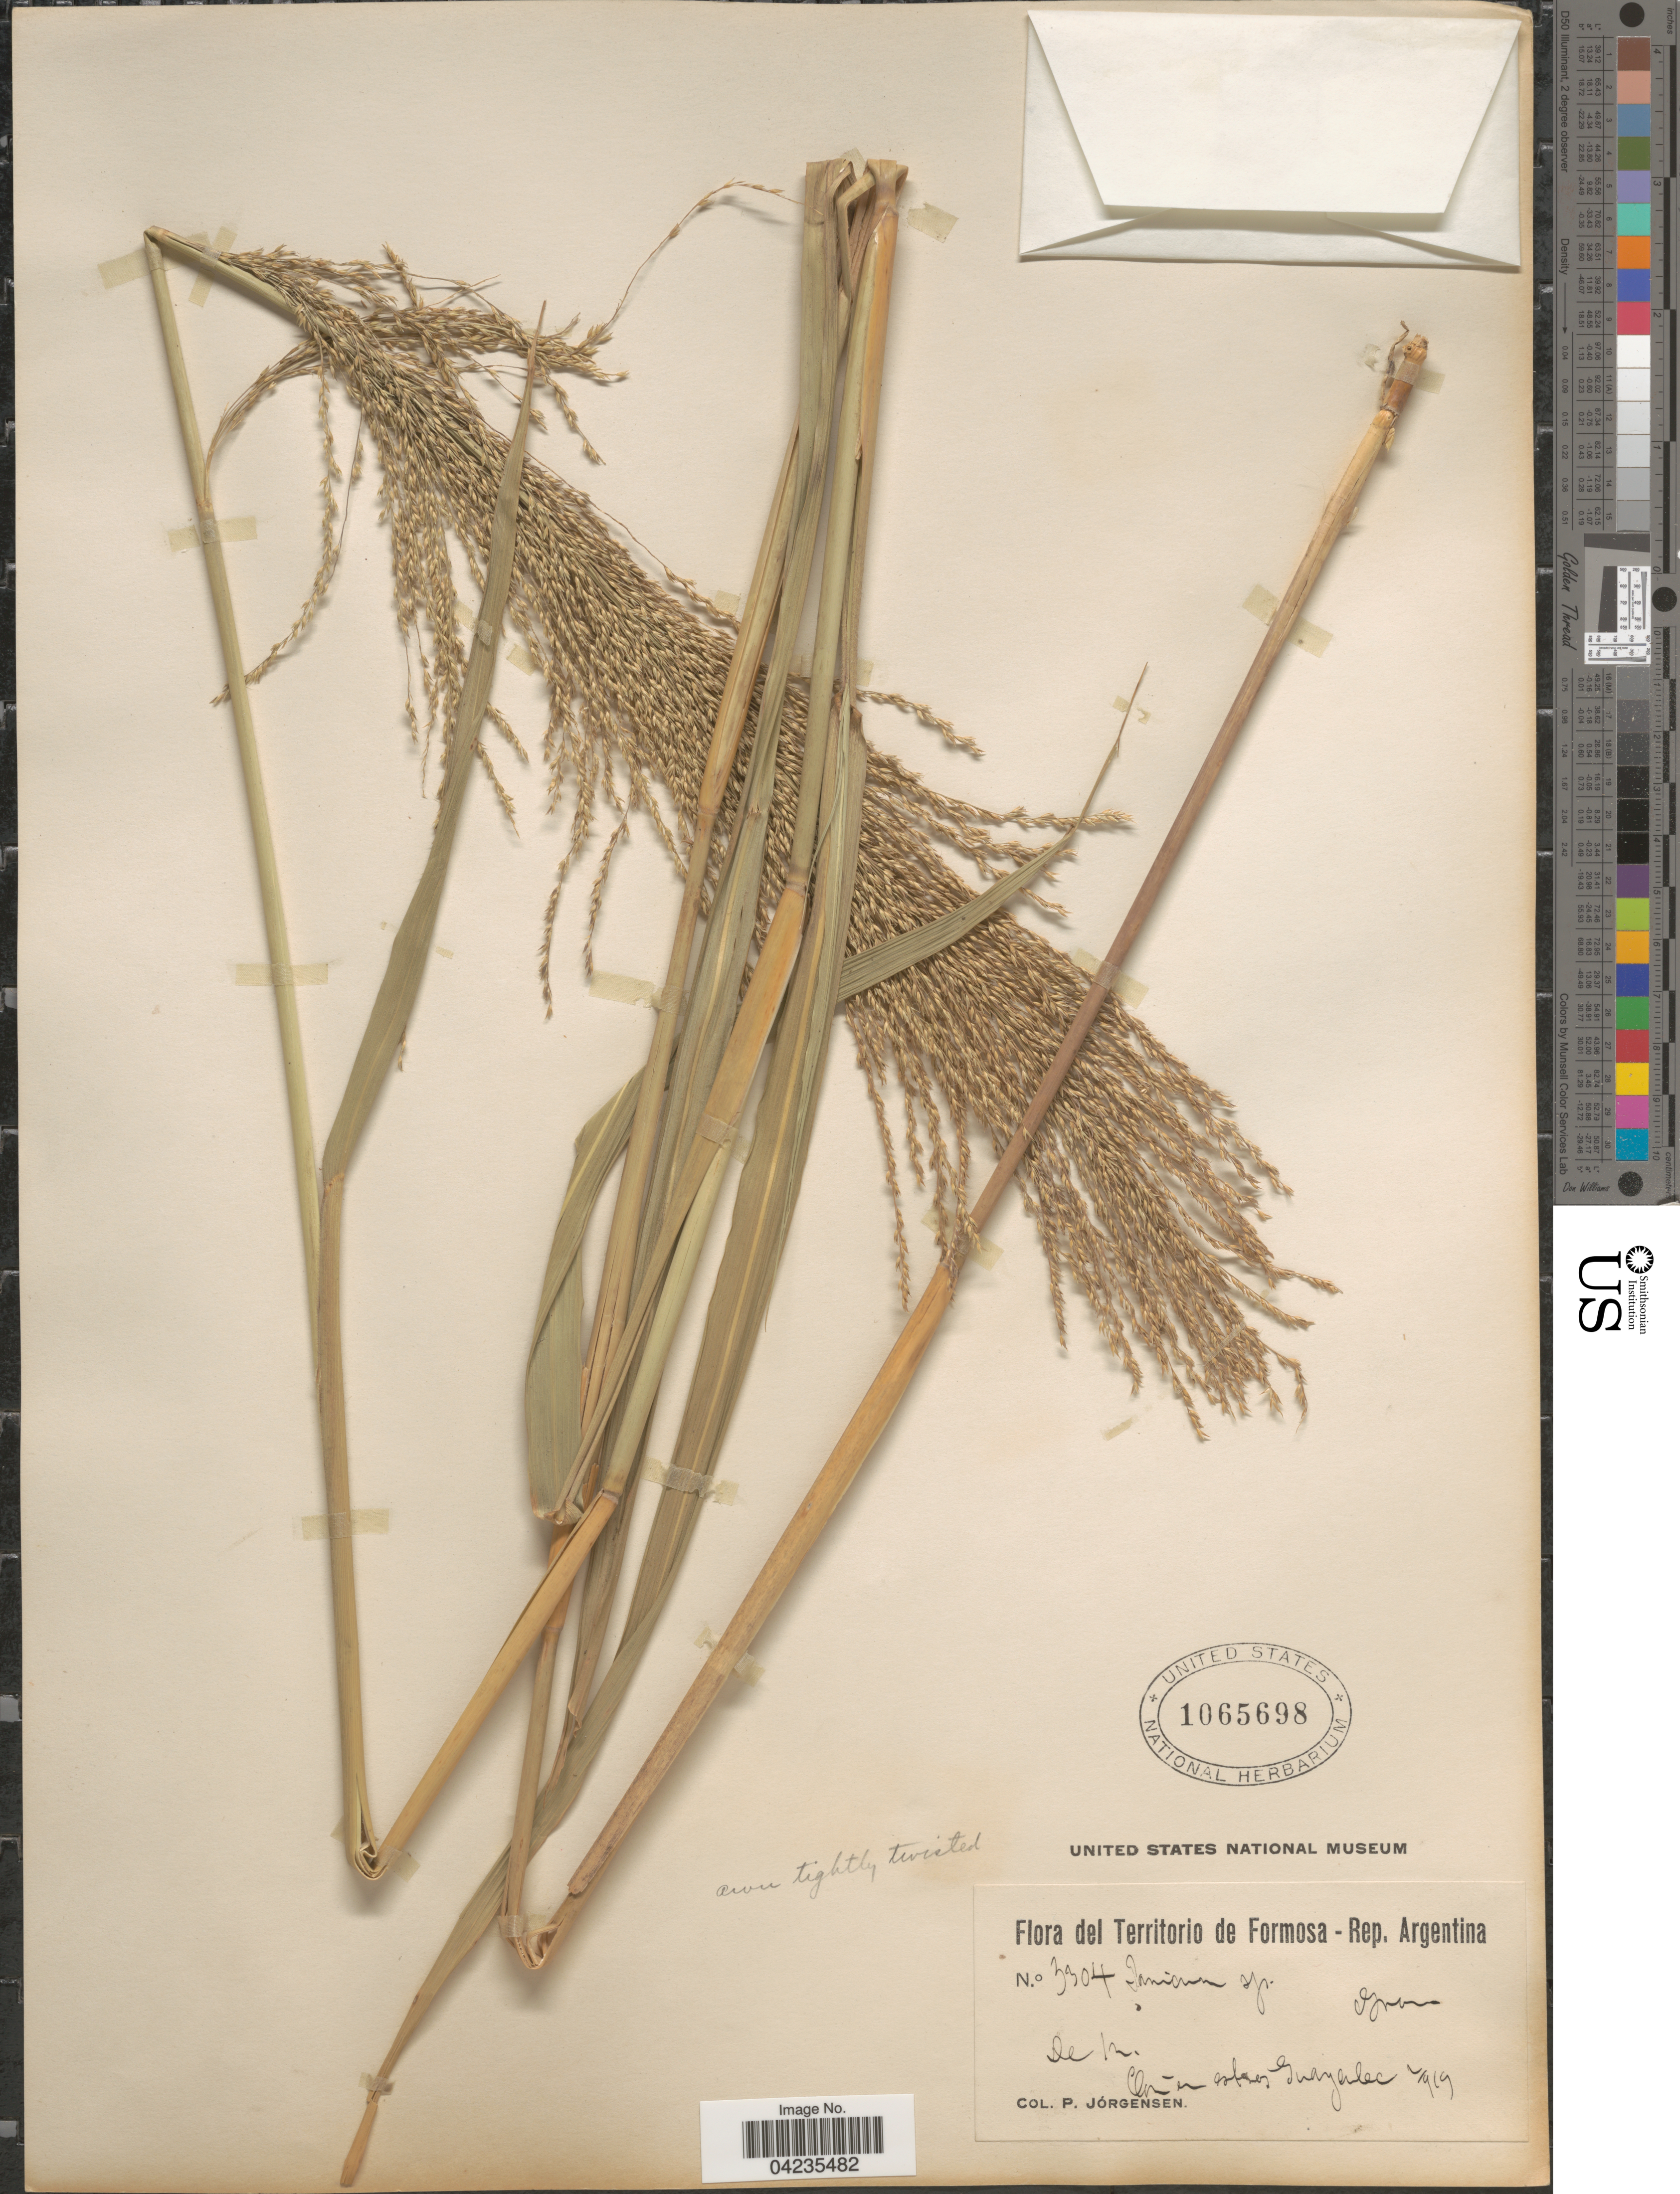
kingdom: Plantae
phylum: Tracheophyta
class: Liliopsida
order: Poales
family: Poaceae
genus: Arundinella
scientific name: Arundinella hispida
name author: (Humb. & Bonpl. ex Willd.) Kuntze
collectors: P. Jörgensen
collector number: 3304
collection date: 1919-02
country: Argentina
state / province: Formosa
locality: Rep. Argentina. De R. Orán estas Guayculec.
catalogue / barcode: US 1065698